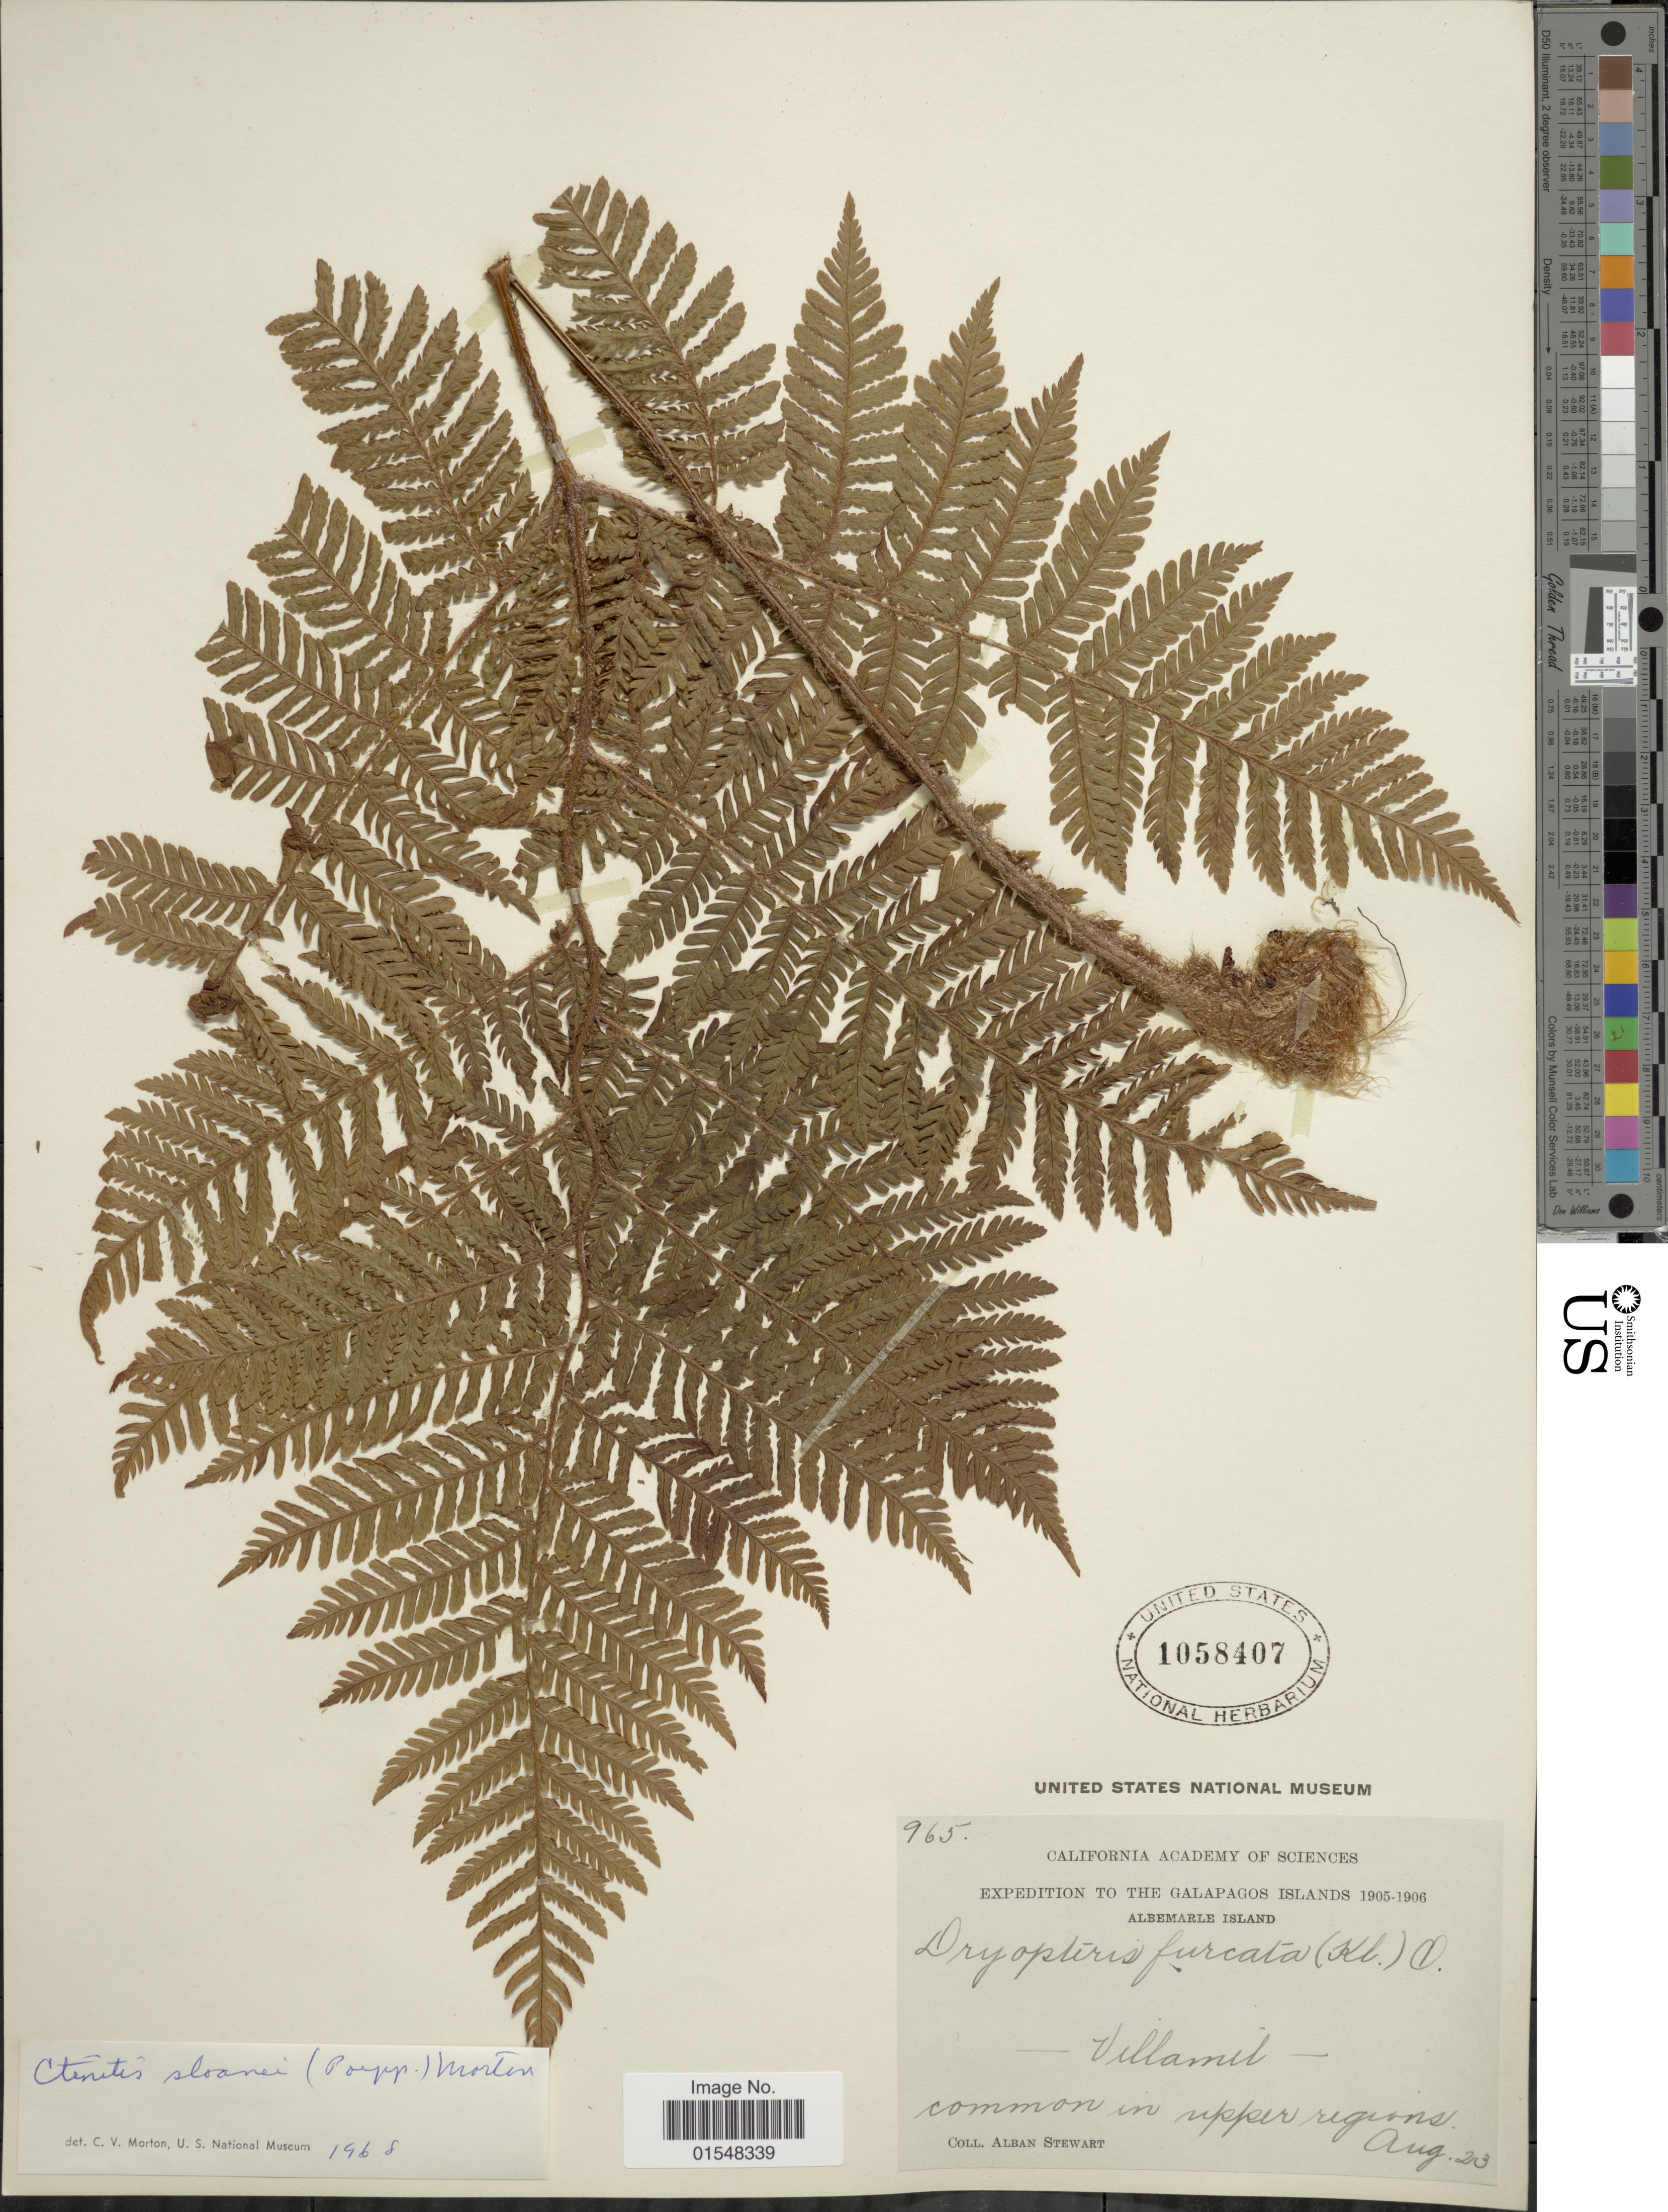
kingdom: Plantae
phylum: Tracheophyta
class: Polypodiopsida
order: Polypodiales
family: Dryopteridaceae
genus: Ctenitis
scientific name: Ctenitis sloanei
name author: (Poepp. ex Spreng.) C.V. Morton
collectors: A. Stewart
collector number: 965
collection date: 1905-08-23/1906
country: Ecuador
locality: Galapagos Islands, Albermarle Island, Villamill, common in upper regions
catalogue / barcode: US 1058407